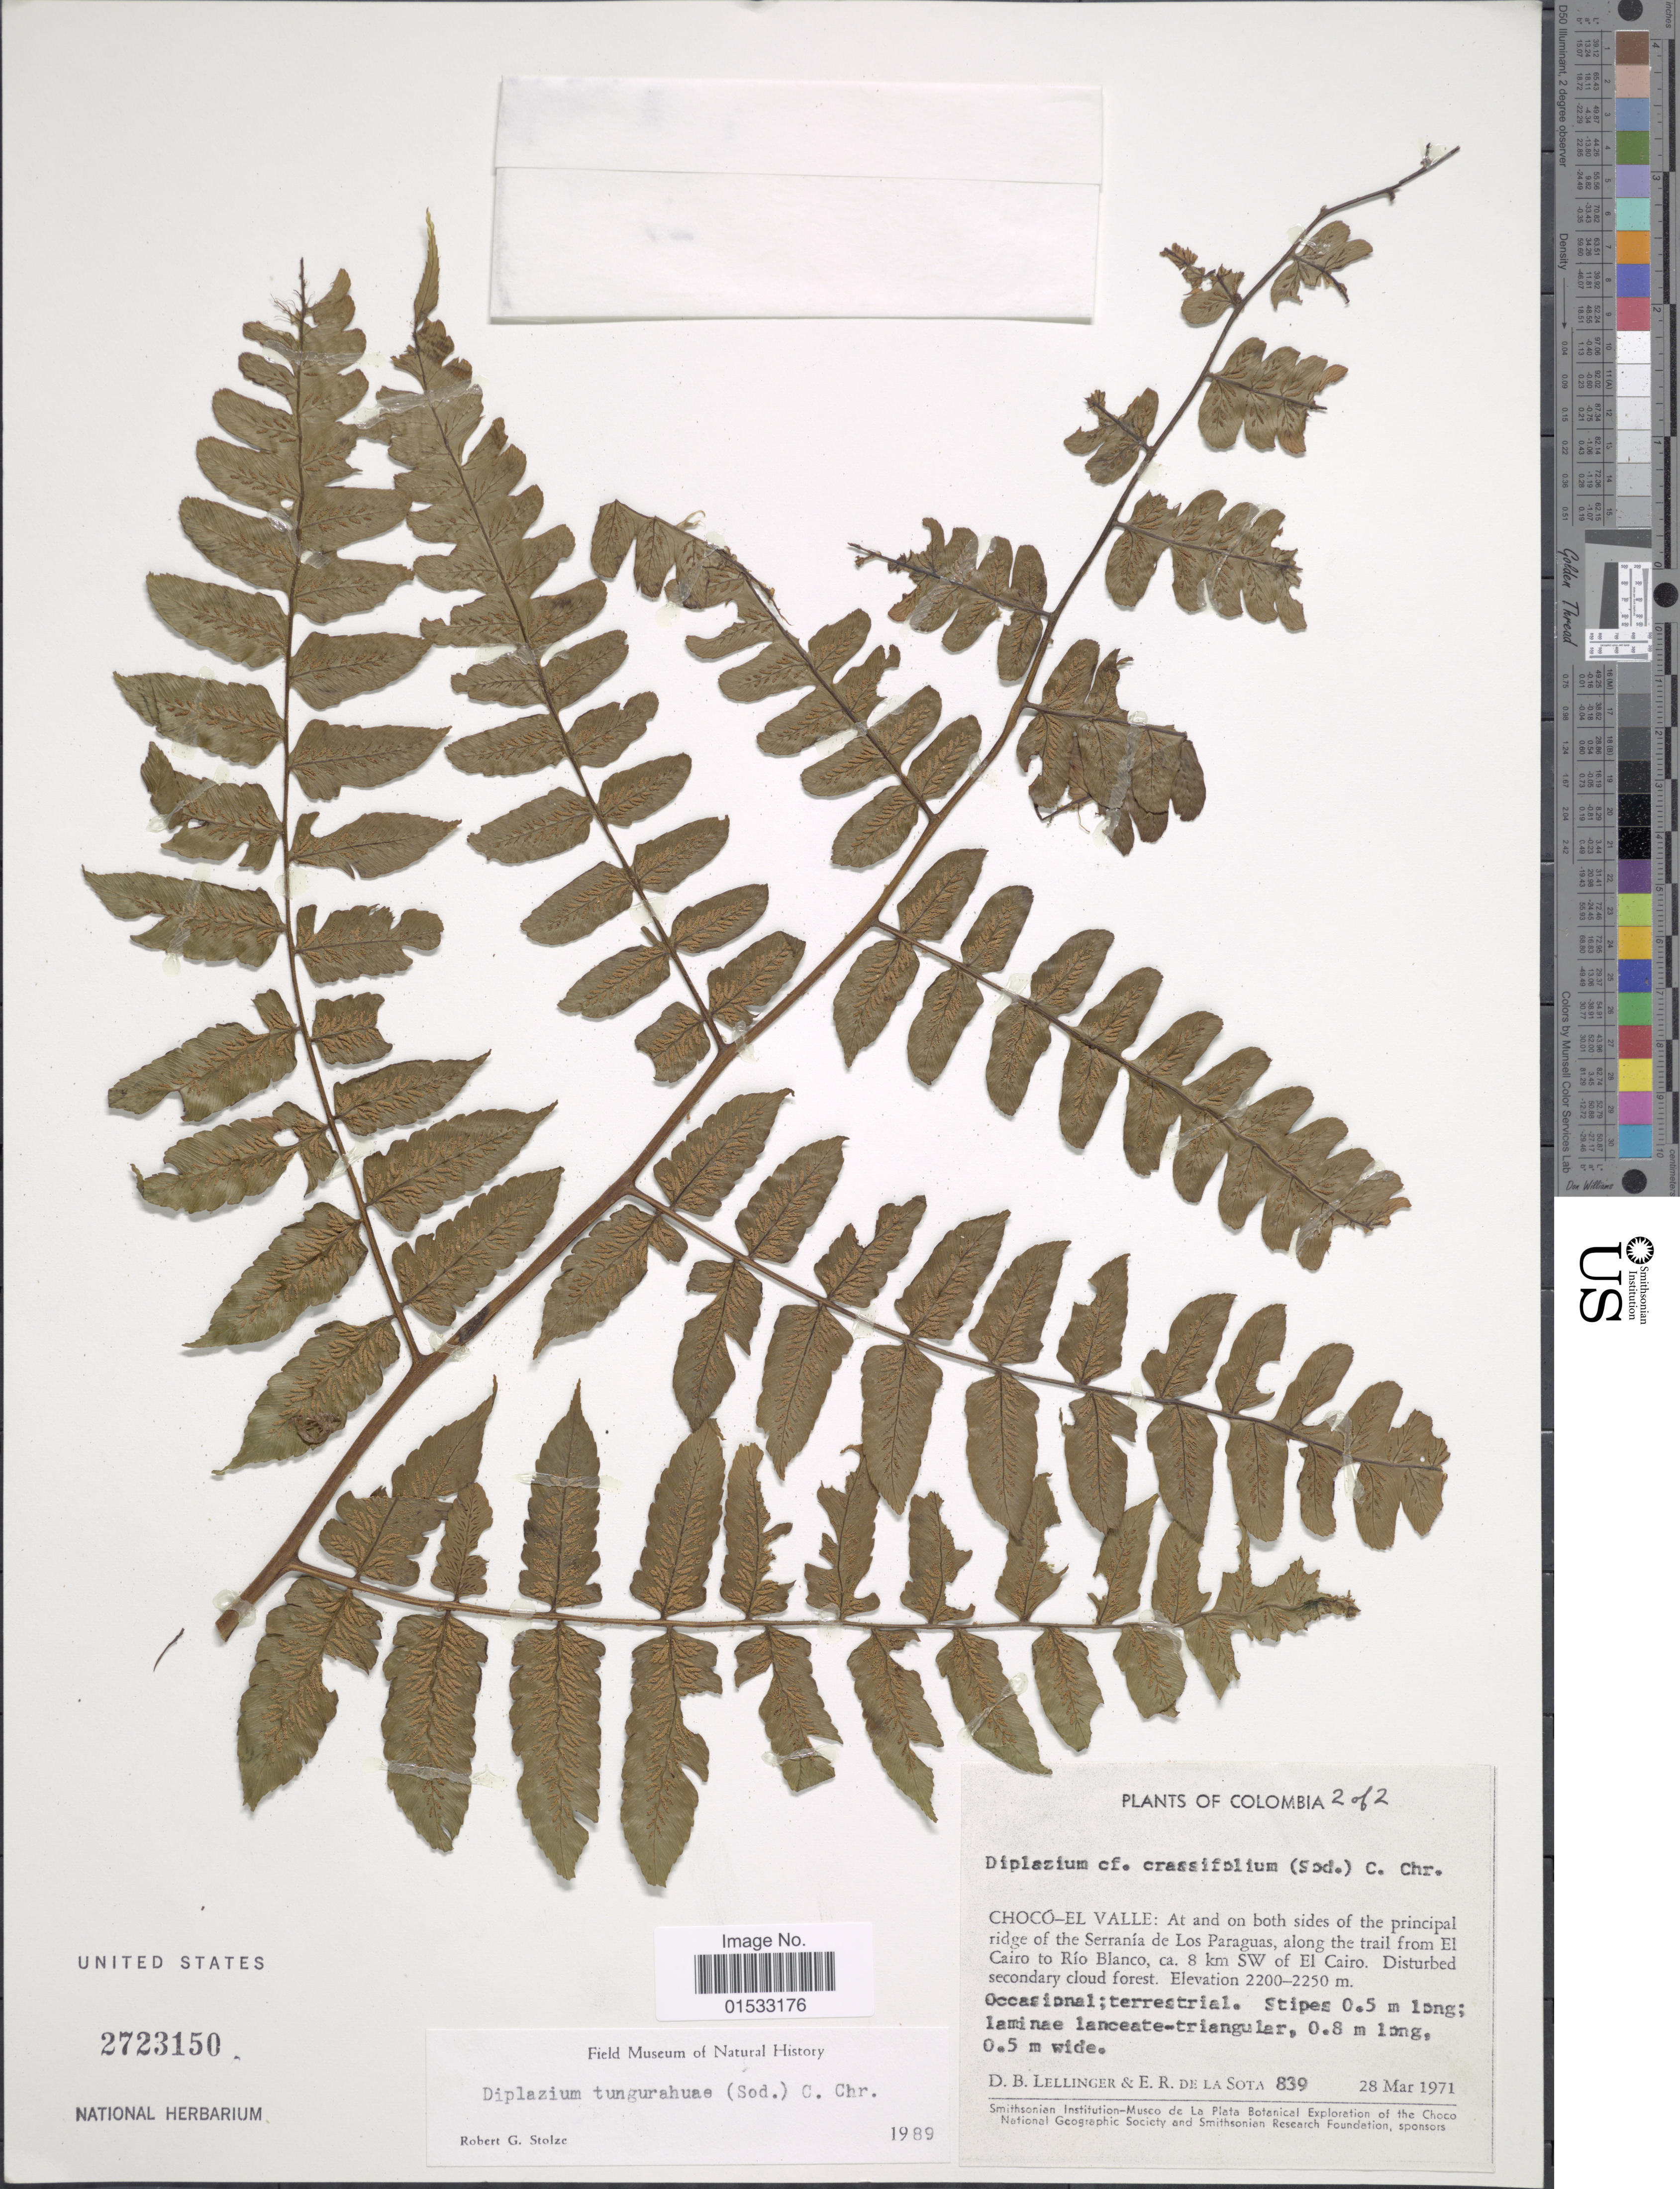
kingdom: Plantae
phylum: Tracheophyta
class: Polypodiopsida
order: Polypodiales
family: Athyriaceae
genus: Diplazium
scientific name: Diplazium tungurahuae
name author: (Sodiro) C. Chr.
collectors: D. B. Lellinger & E. R. de la Sota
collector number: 839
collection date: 1971-03-28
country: Colombia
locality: Choco-El Valle: At and on both sides of the principal ridge of the Serranía de Los Paraguas, along the trail from El Cairo to Río Blanco, ca. 8 km SW of El Cairo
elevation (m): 2200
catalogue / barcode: US 2723150